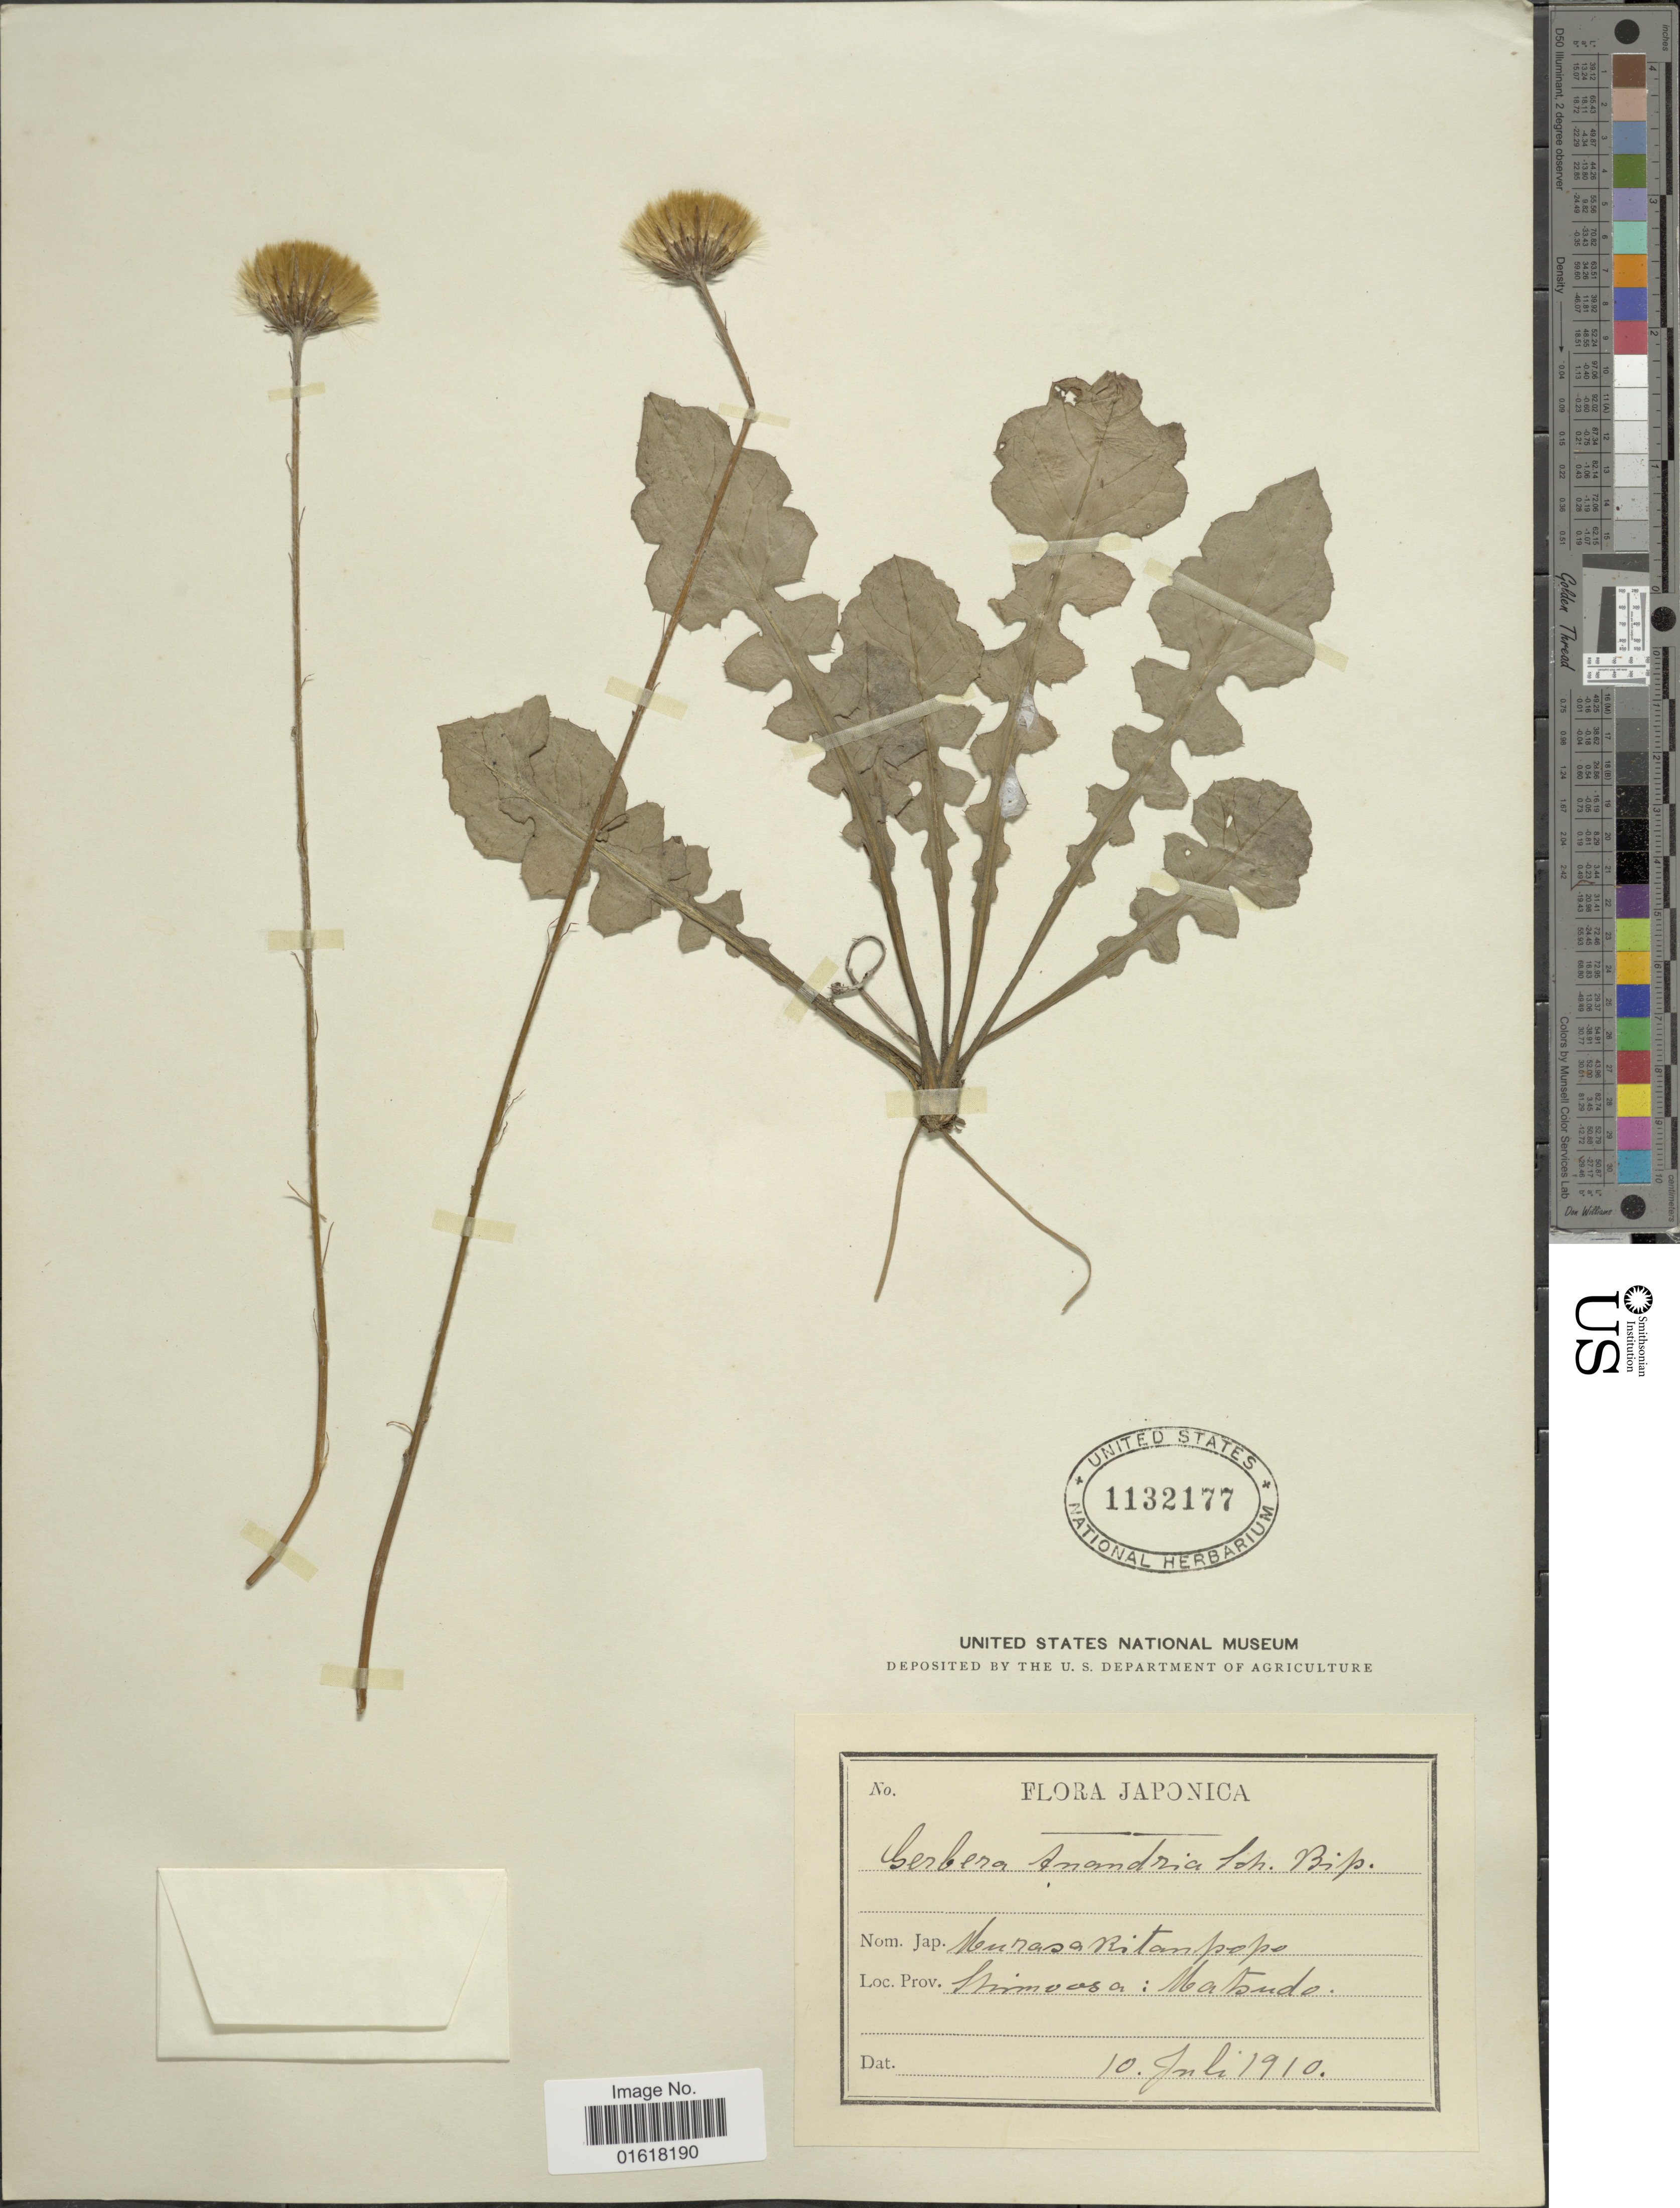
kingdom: Plantae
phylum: Tracheophyta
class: Magnoliopsida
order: Asterales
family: Asteraceae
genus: Leibnitzia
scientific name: Leibnitzia anandria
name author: (L.) Nakai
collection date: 1910-07-10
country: Japan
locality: Shimoasa: Matsudo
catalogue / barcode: US 1132177